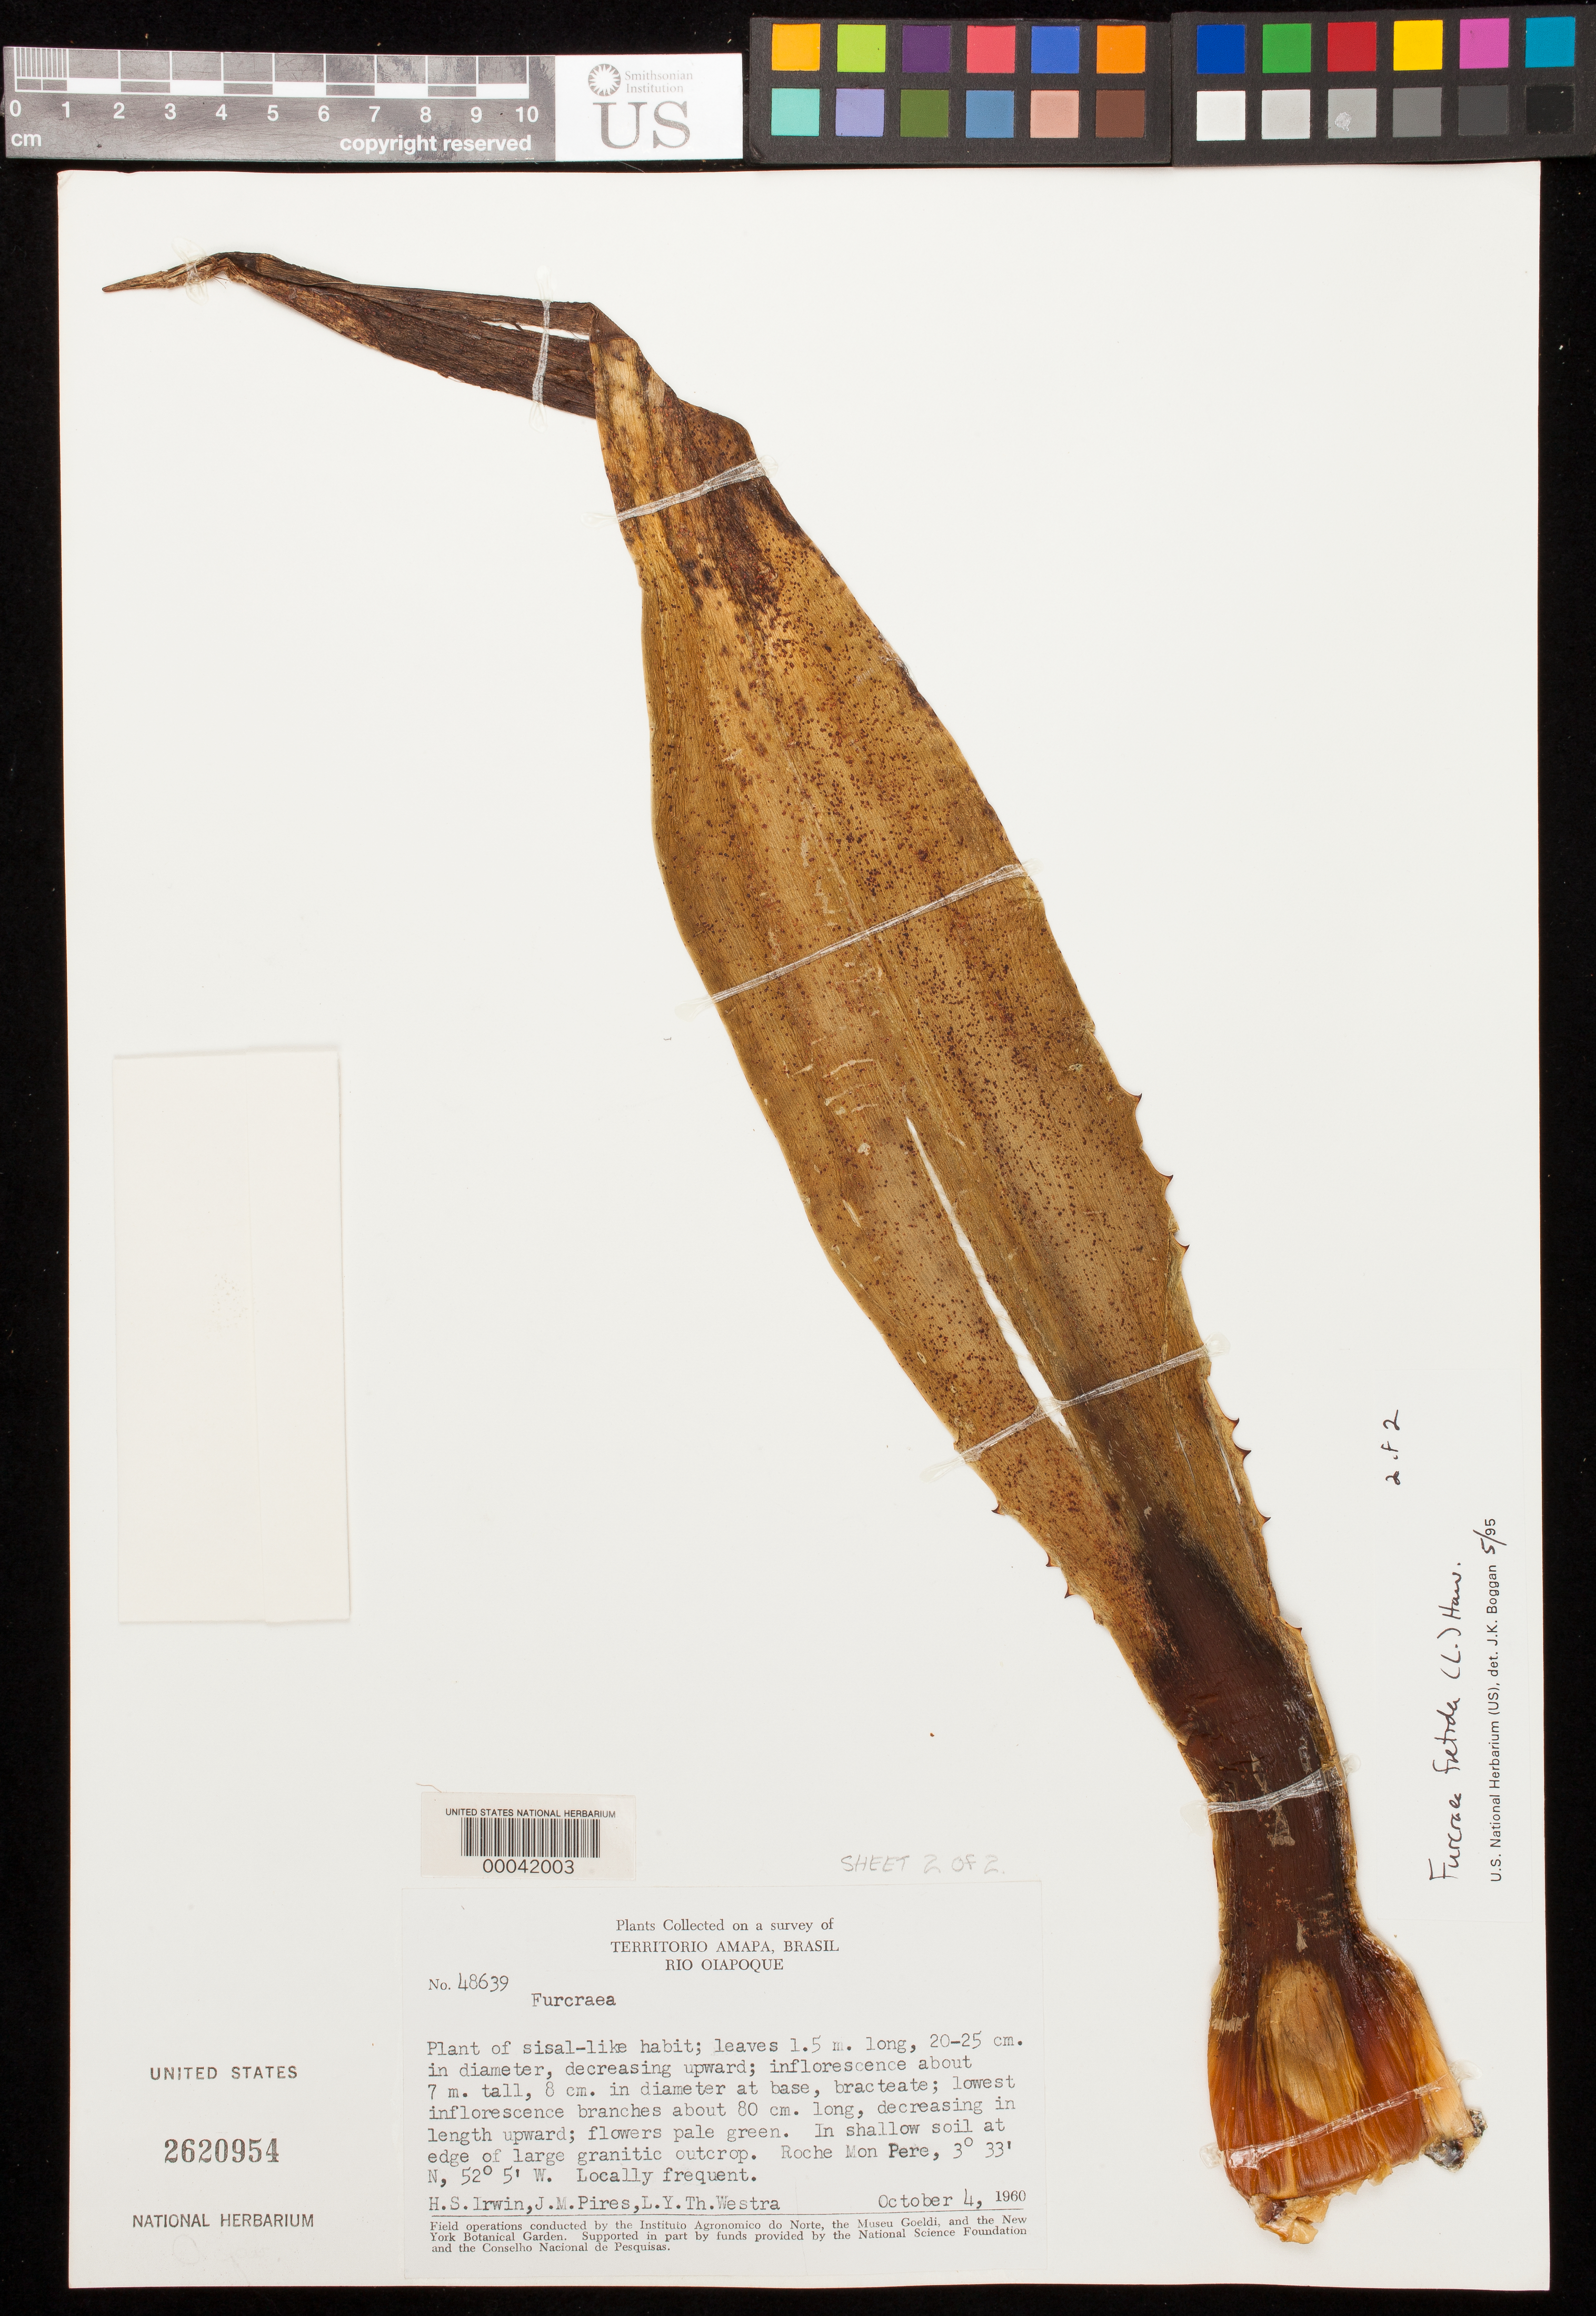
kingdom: Plantae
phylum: Tracheophyta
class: Liliopsida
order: Asparagales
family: Asparagaceae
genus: Furcraea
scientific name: Furcraea foetida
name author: (L.) Haw.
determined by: Boggan, J. K., (US), NMNH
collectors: H. Irwin, J. M. Pires & L. Y. T. Westra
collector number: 48639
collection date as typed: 04 Oct 1960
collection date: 1960-10-04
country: Brazil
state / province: Amapá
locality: Rio oiapoque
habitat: Shallow soil at edge of large granitic outcrop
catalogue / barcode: US 2620954